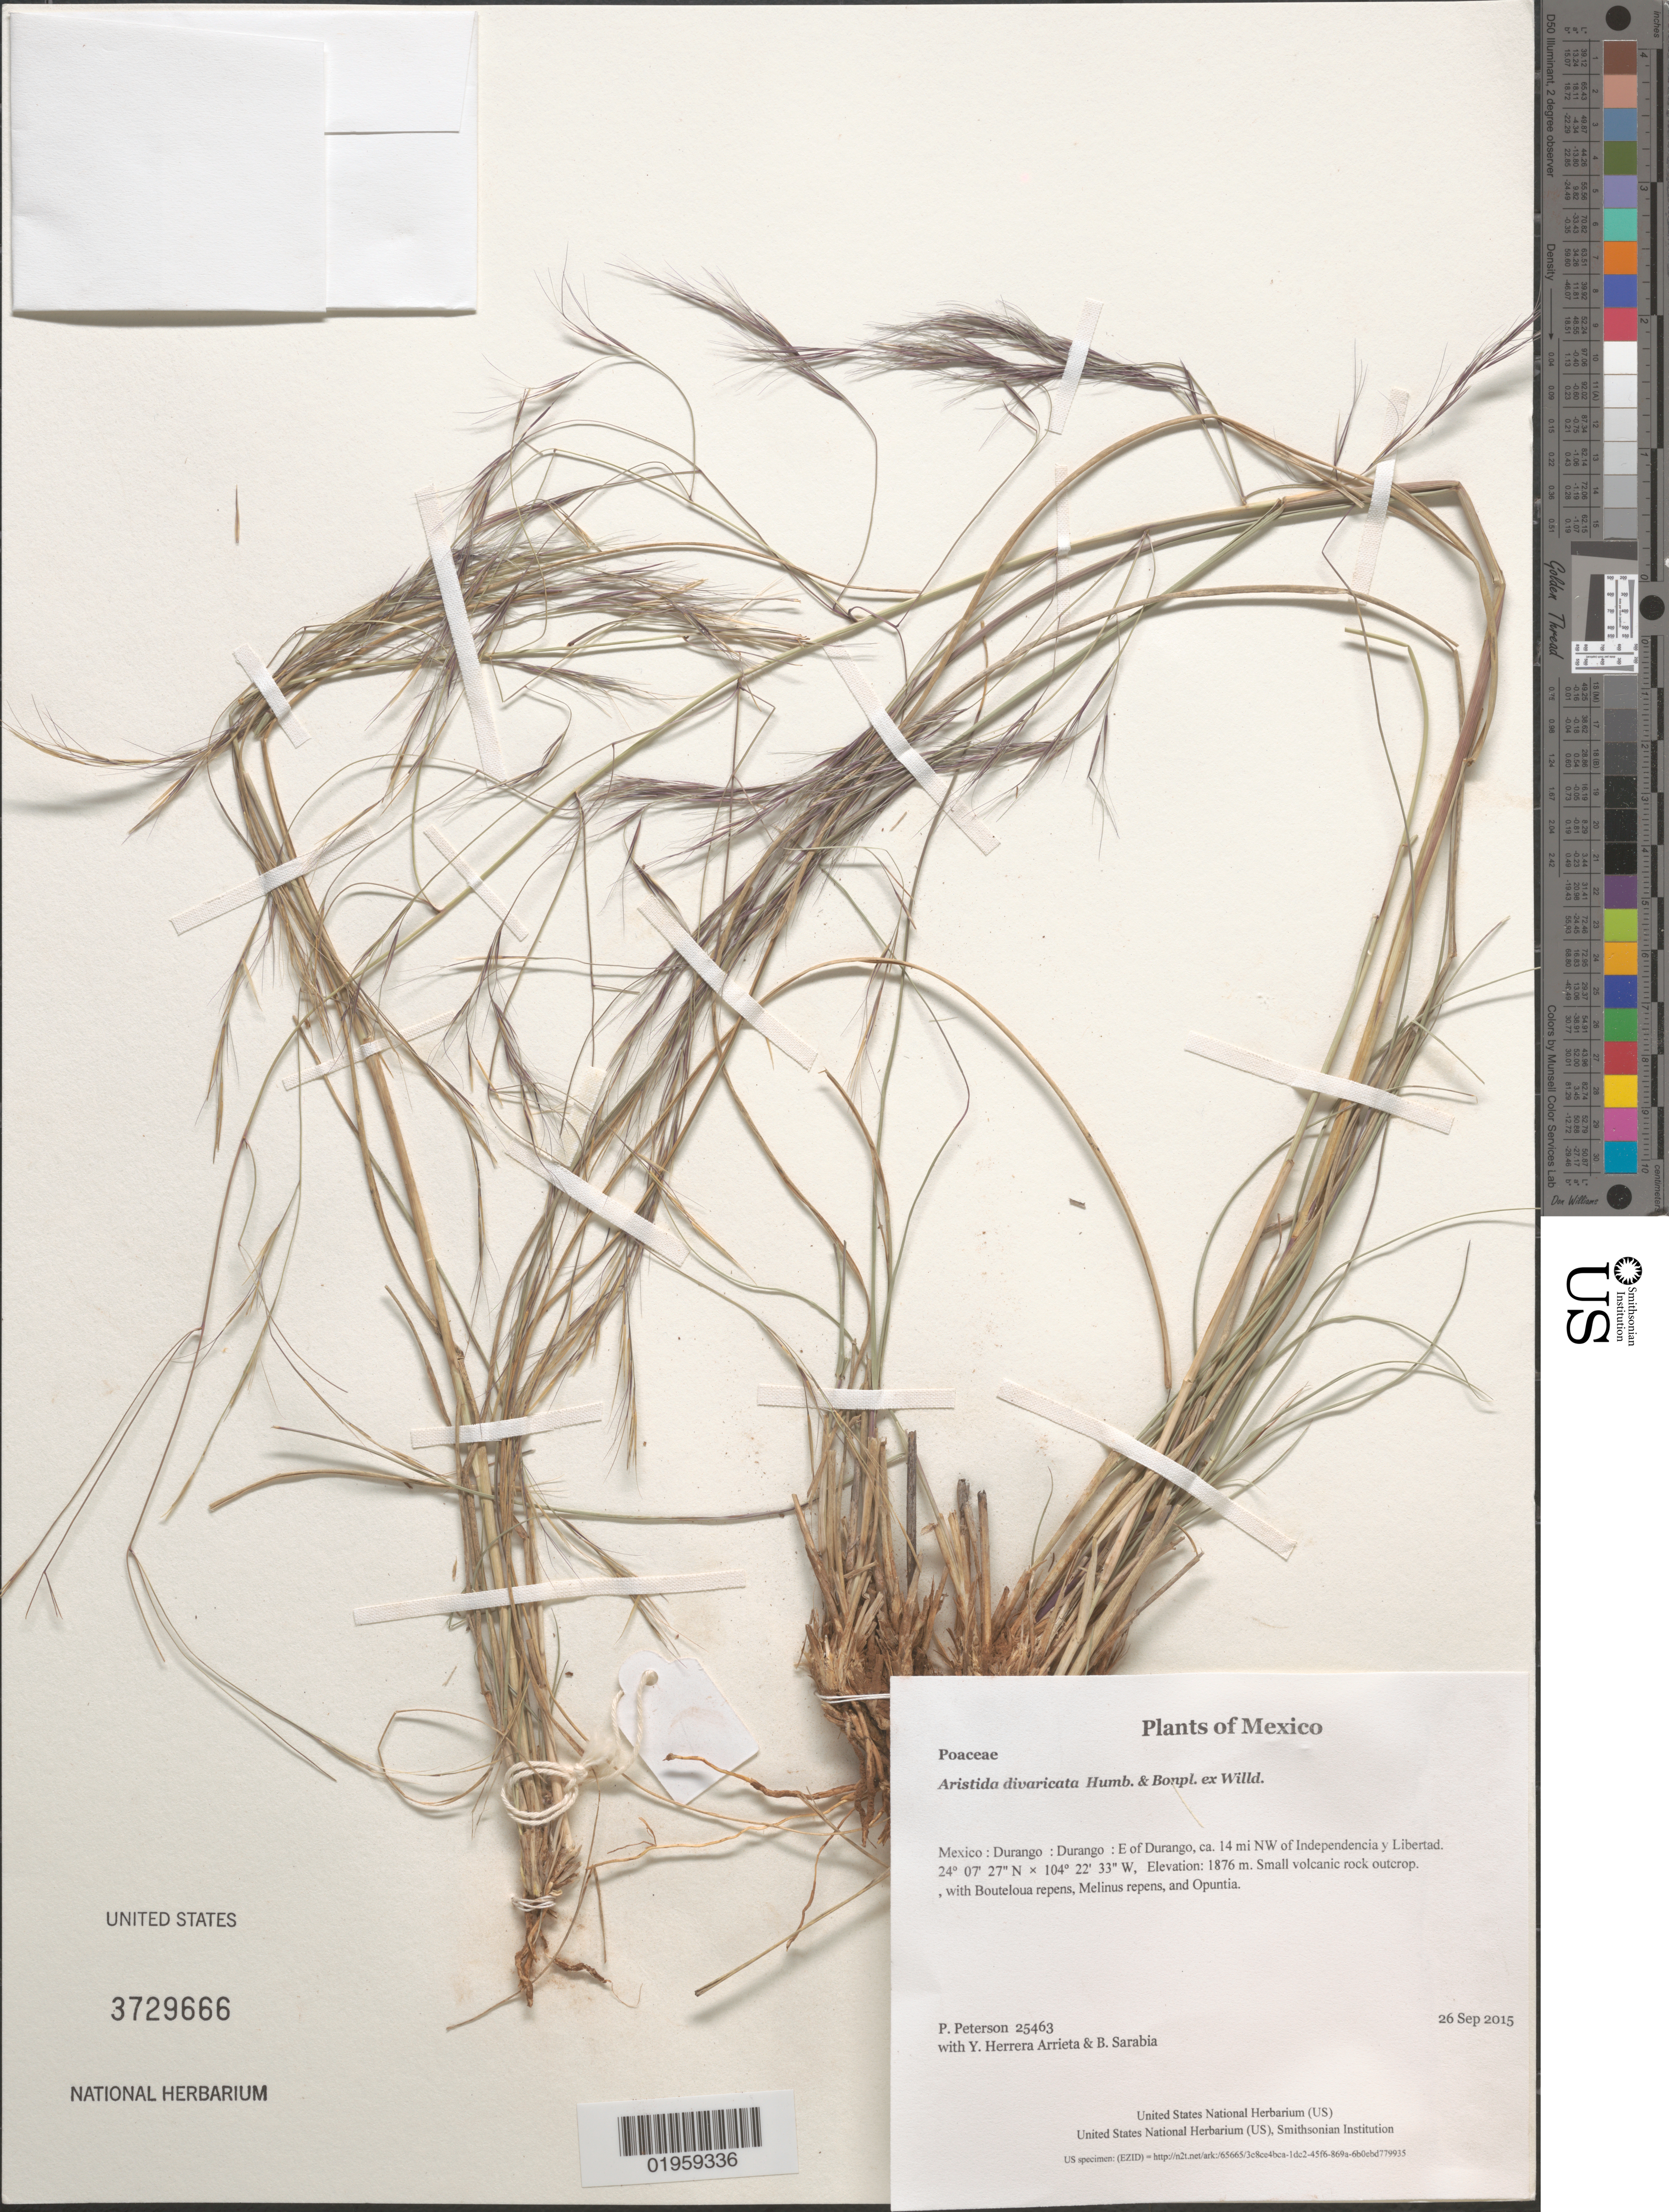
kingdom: Plantae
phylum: Tracheophyta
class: Liliopsida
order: Poales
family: Poaceae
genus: Aristida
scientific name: Aristida divaricata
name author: Humb. & Bonpl. ex Willd.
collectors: P. M. Peterson, Y. Herrera Arrieta & B. Sarabia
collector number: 25463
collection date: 2015-09-26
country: Mexico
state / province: Durango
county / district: Durango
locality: E of Durango, ca. 14 mi NW of Independencia y Libertad.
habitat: Small volcanic rock outcrop.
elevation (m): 1876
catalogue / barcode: US 3729666